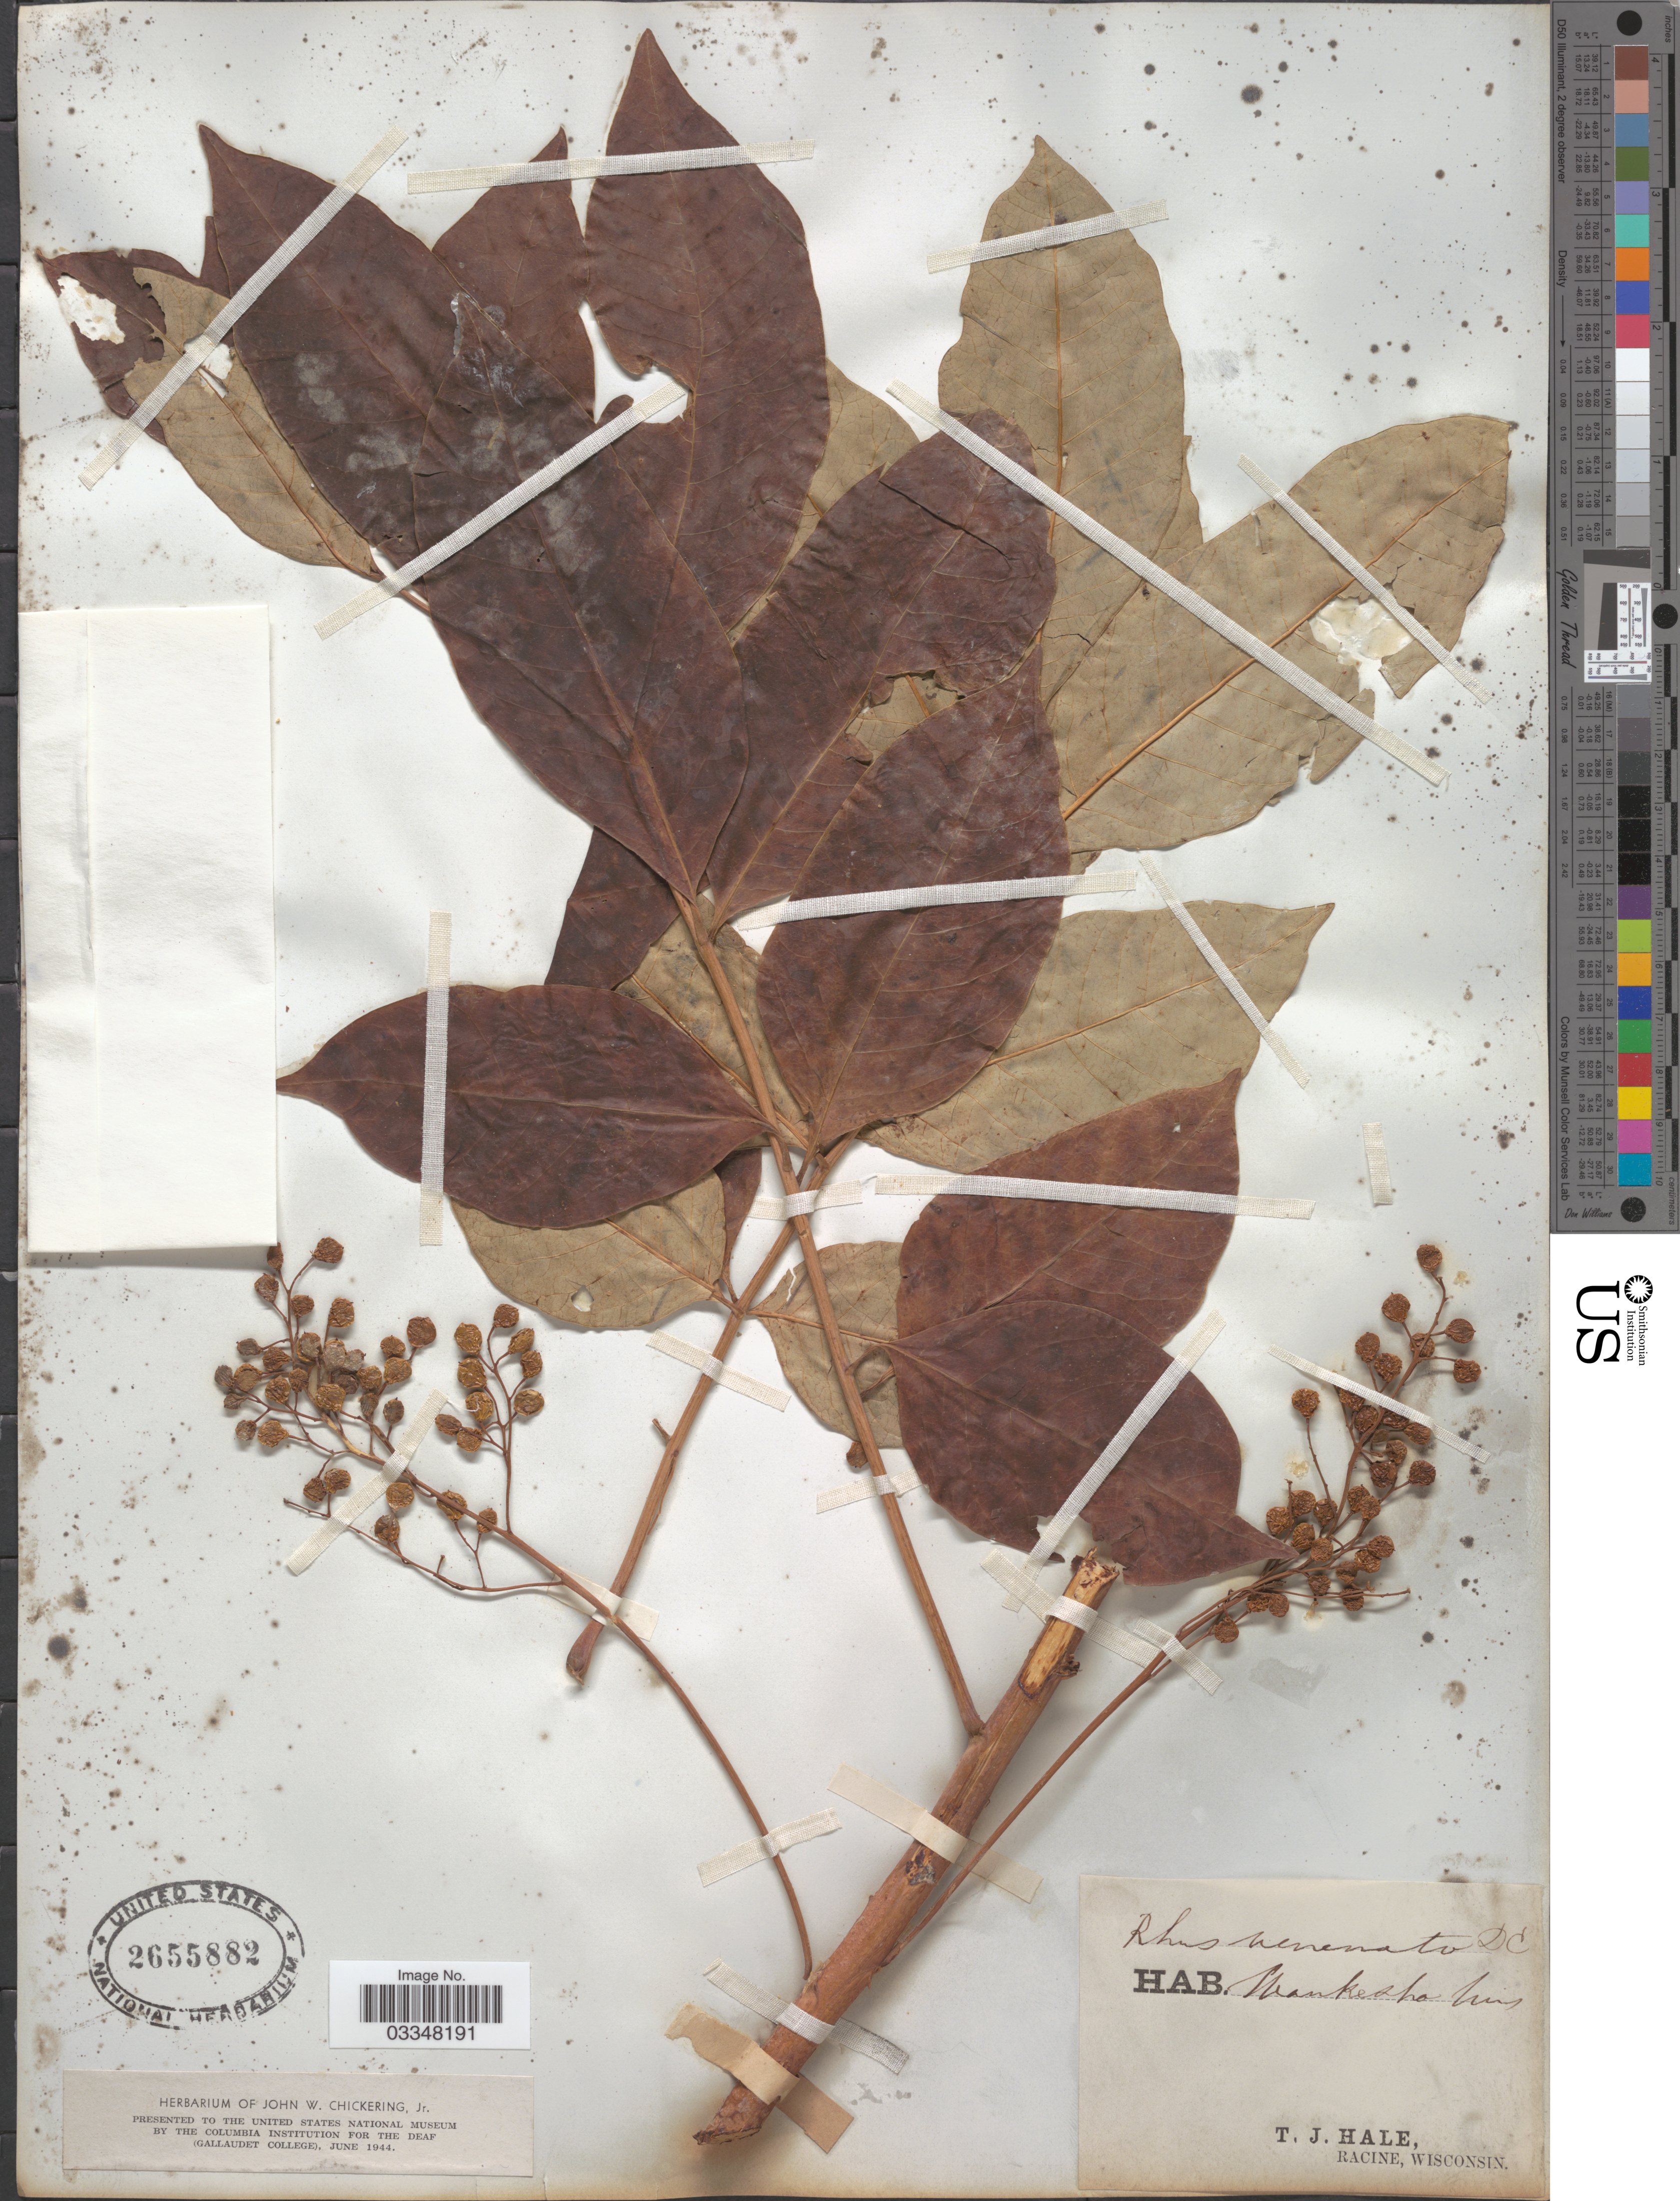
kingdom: Plantae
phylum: Tracheophyta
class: Magnoliopsida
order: Sapindales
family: Anacardiaceae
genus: Toxicodendron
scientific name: Toxicodendron vernix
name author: (L.) Kuntze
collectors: T. Hale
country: United States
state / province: Wisconsin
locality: Waukesha, Wis.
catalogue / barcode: US 2655882